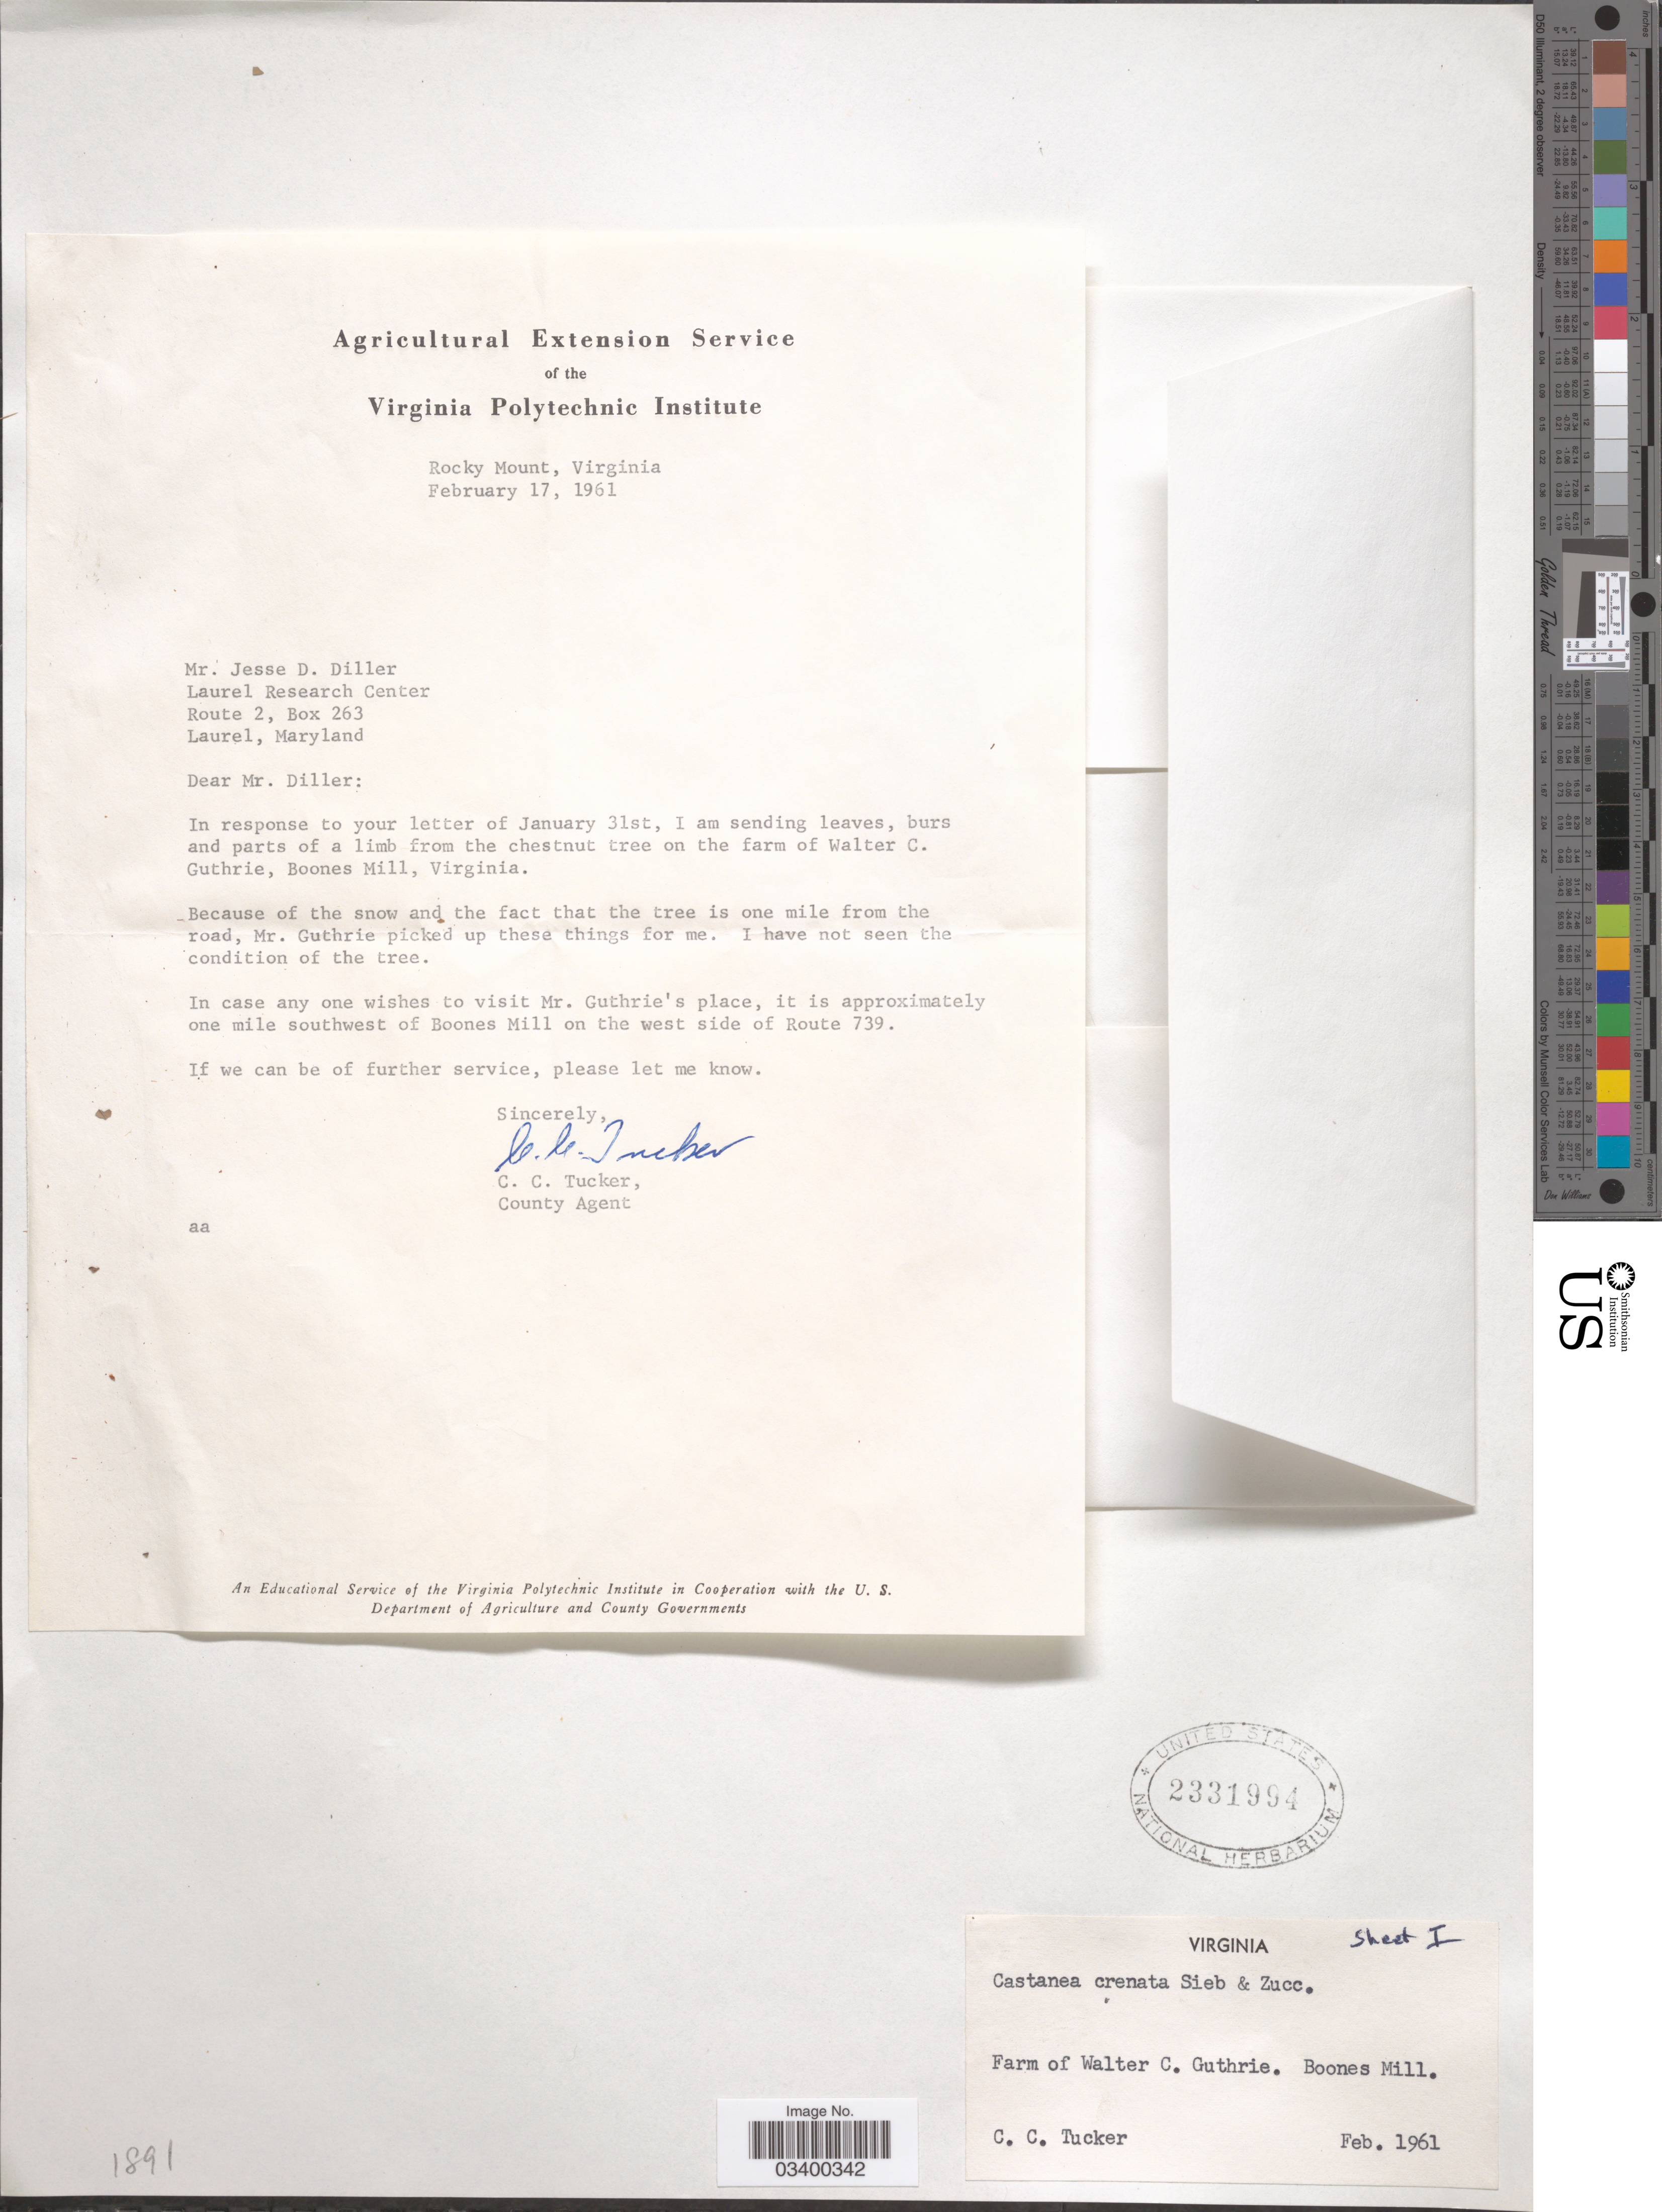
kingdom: Plantae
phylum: Tracheophyta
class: Magnoliopsida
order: Fagales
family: Fagaceae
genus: Castanea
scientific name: Castanea crenata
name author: Siebold & Zucc.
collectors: C. Tucker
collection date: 1961-02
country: United States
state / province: Virginia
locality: Farm of Walter C. Guthrie. Boones Mill.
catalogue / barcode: US 2331994